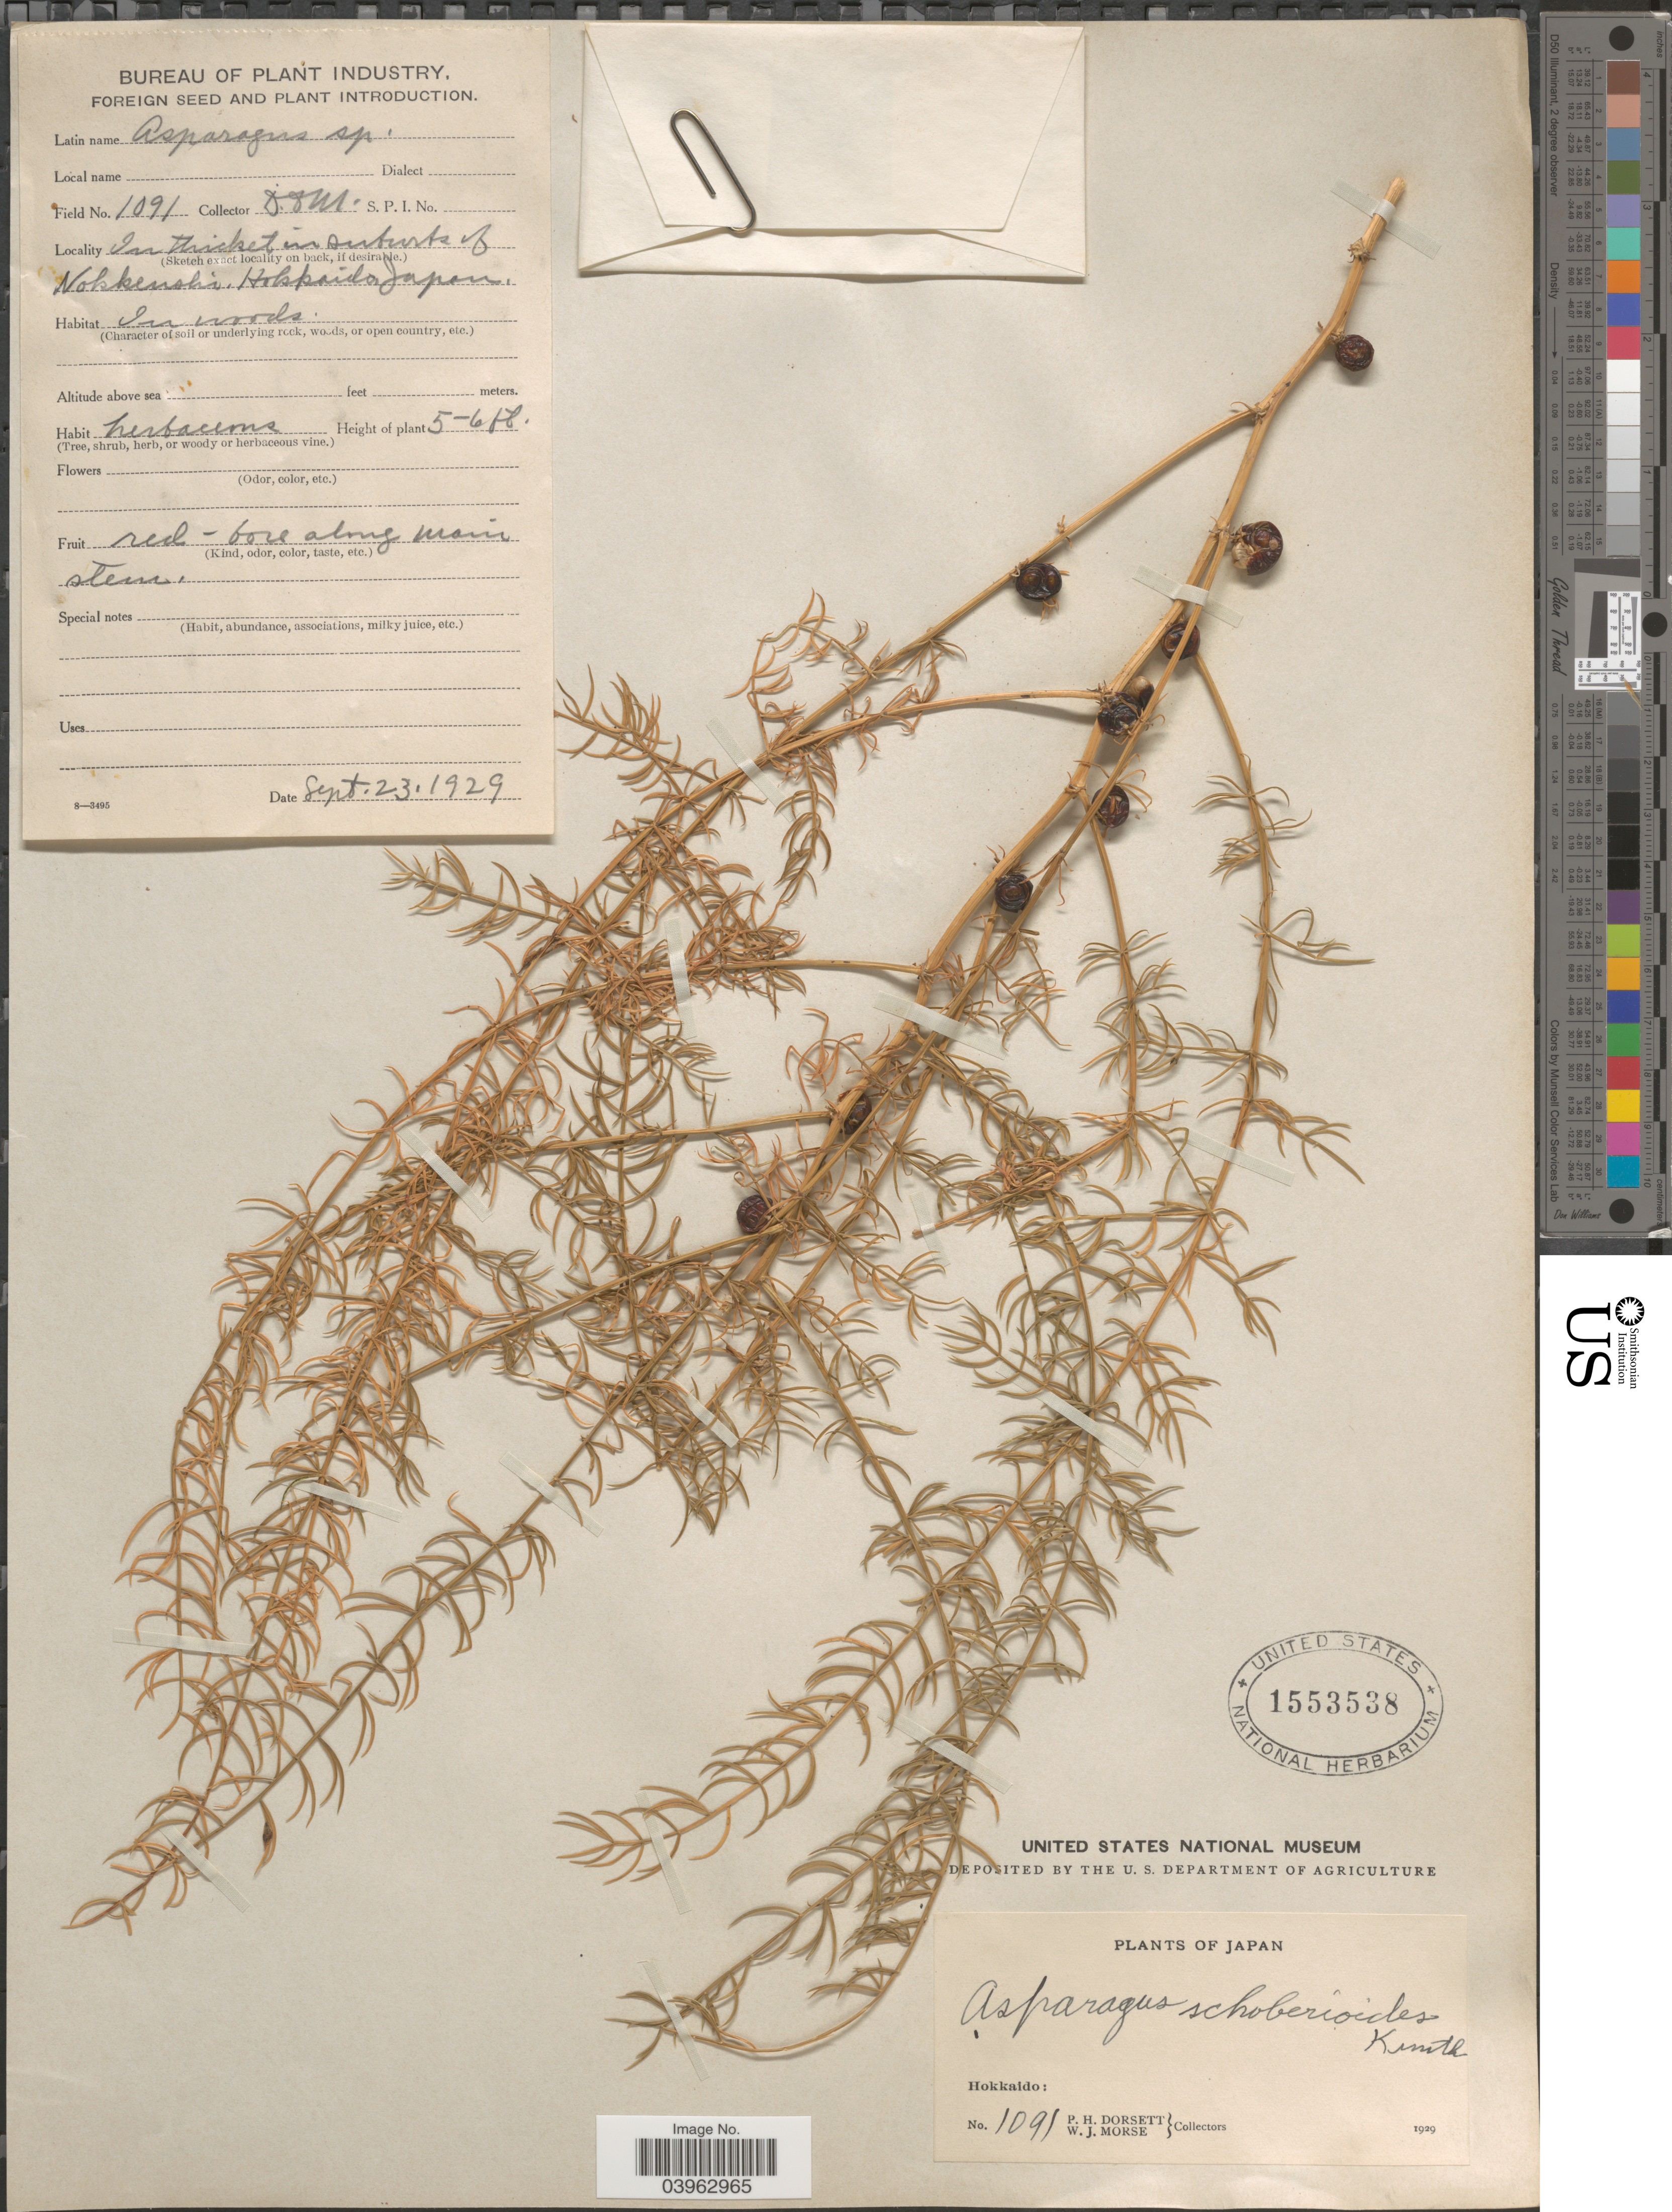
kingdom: Plantae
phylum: Tracheophyta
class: Liliopsida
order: Asparagales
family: Asparagaceae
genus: Asparagus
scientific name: Asparagus schoberioides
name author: Kunth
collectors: P. H. Dorsett & W. J. Morse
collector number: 1091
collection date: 1929-09-23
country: Japan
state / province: Hokkaidō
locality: Hokkaido. In thicket in suburbs of Nokkenshi.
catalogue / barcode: US 1553538